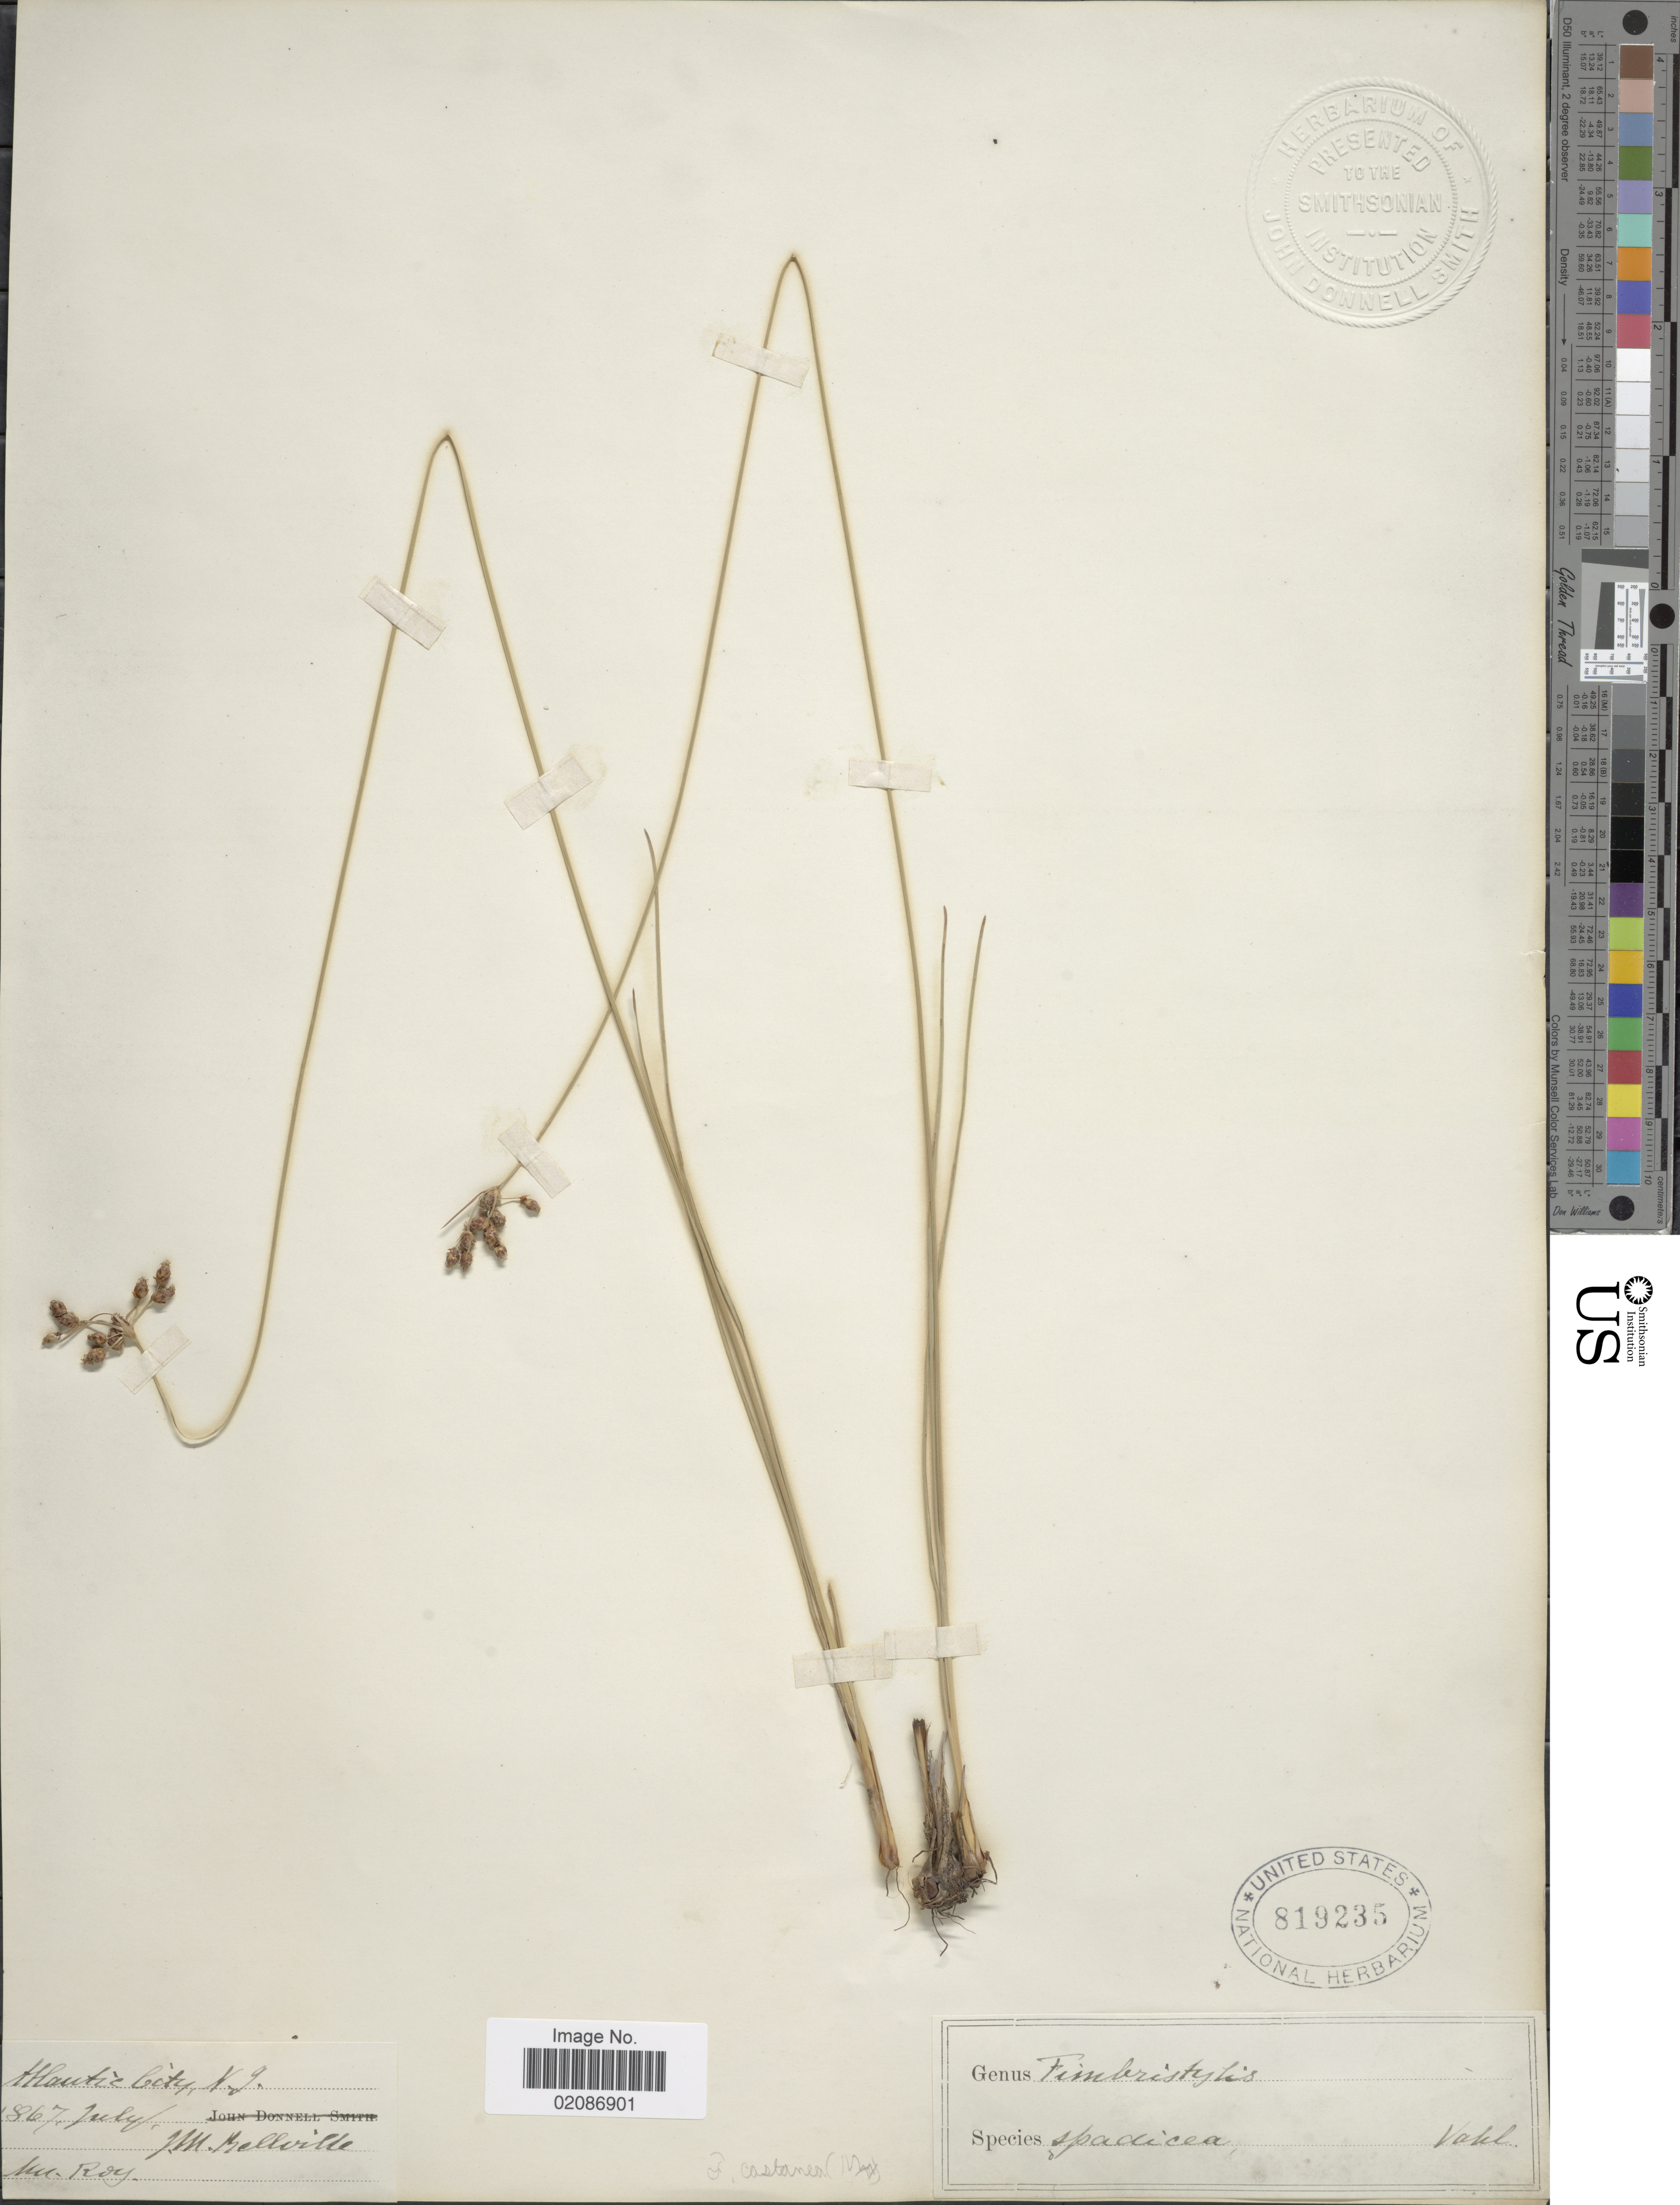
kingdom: Plantae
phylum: Tracheophyta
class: Liliopsida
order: Poales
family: Cyperaceae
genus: Fimbristylis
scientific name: Fimbristylis castanea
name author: (Michx.) Vahl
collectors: J. Bellville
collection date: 1867-07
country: United States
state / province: New Jersey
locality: Mt. Roy. Atlantic City.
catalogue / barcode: US 819235